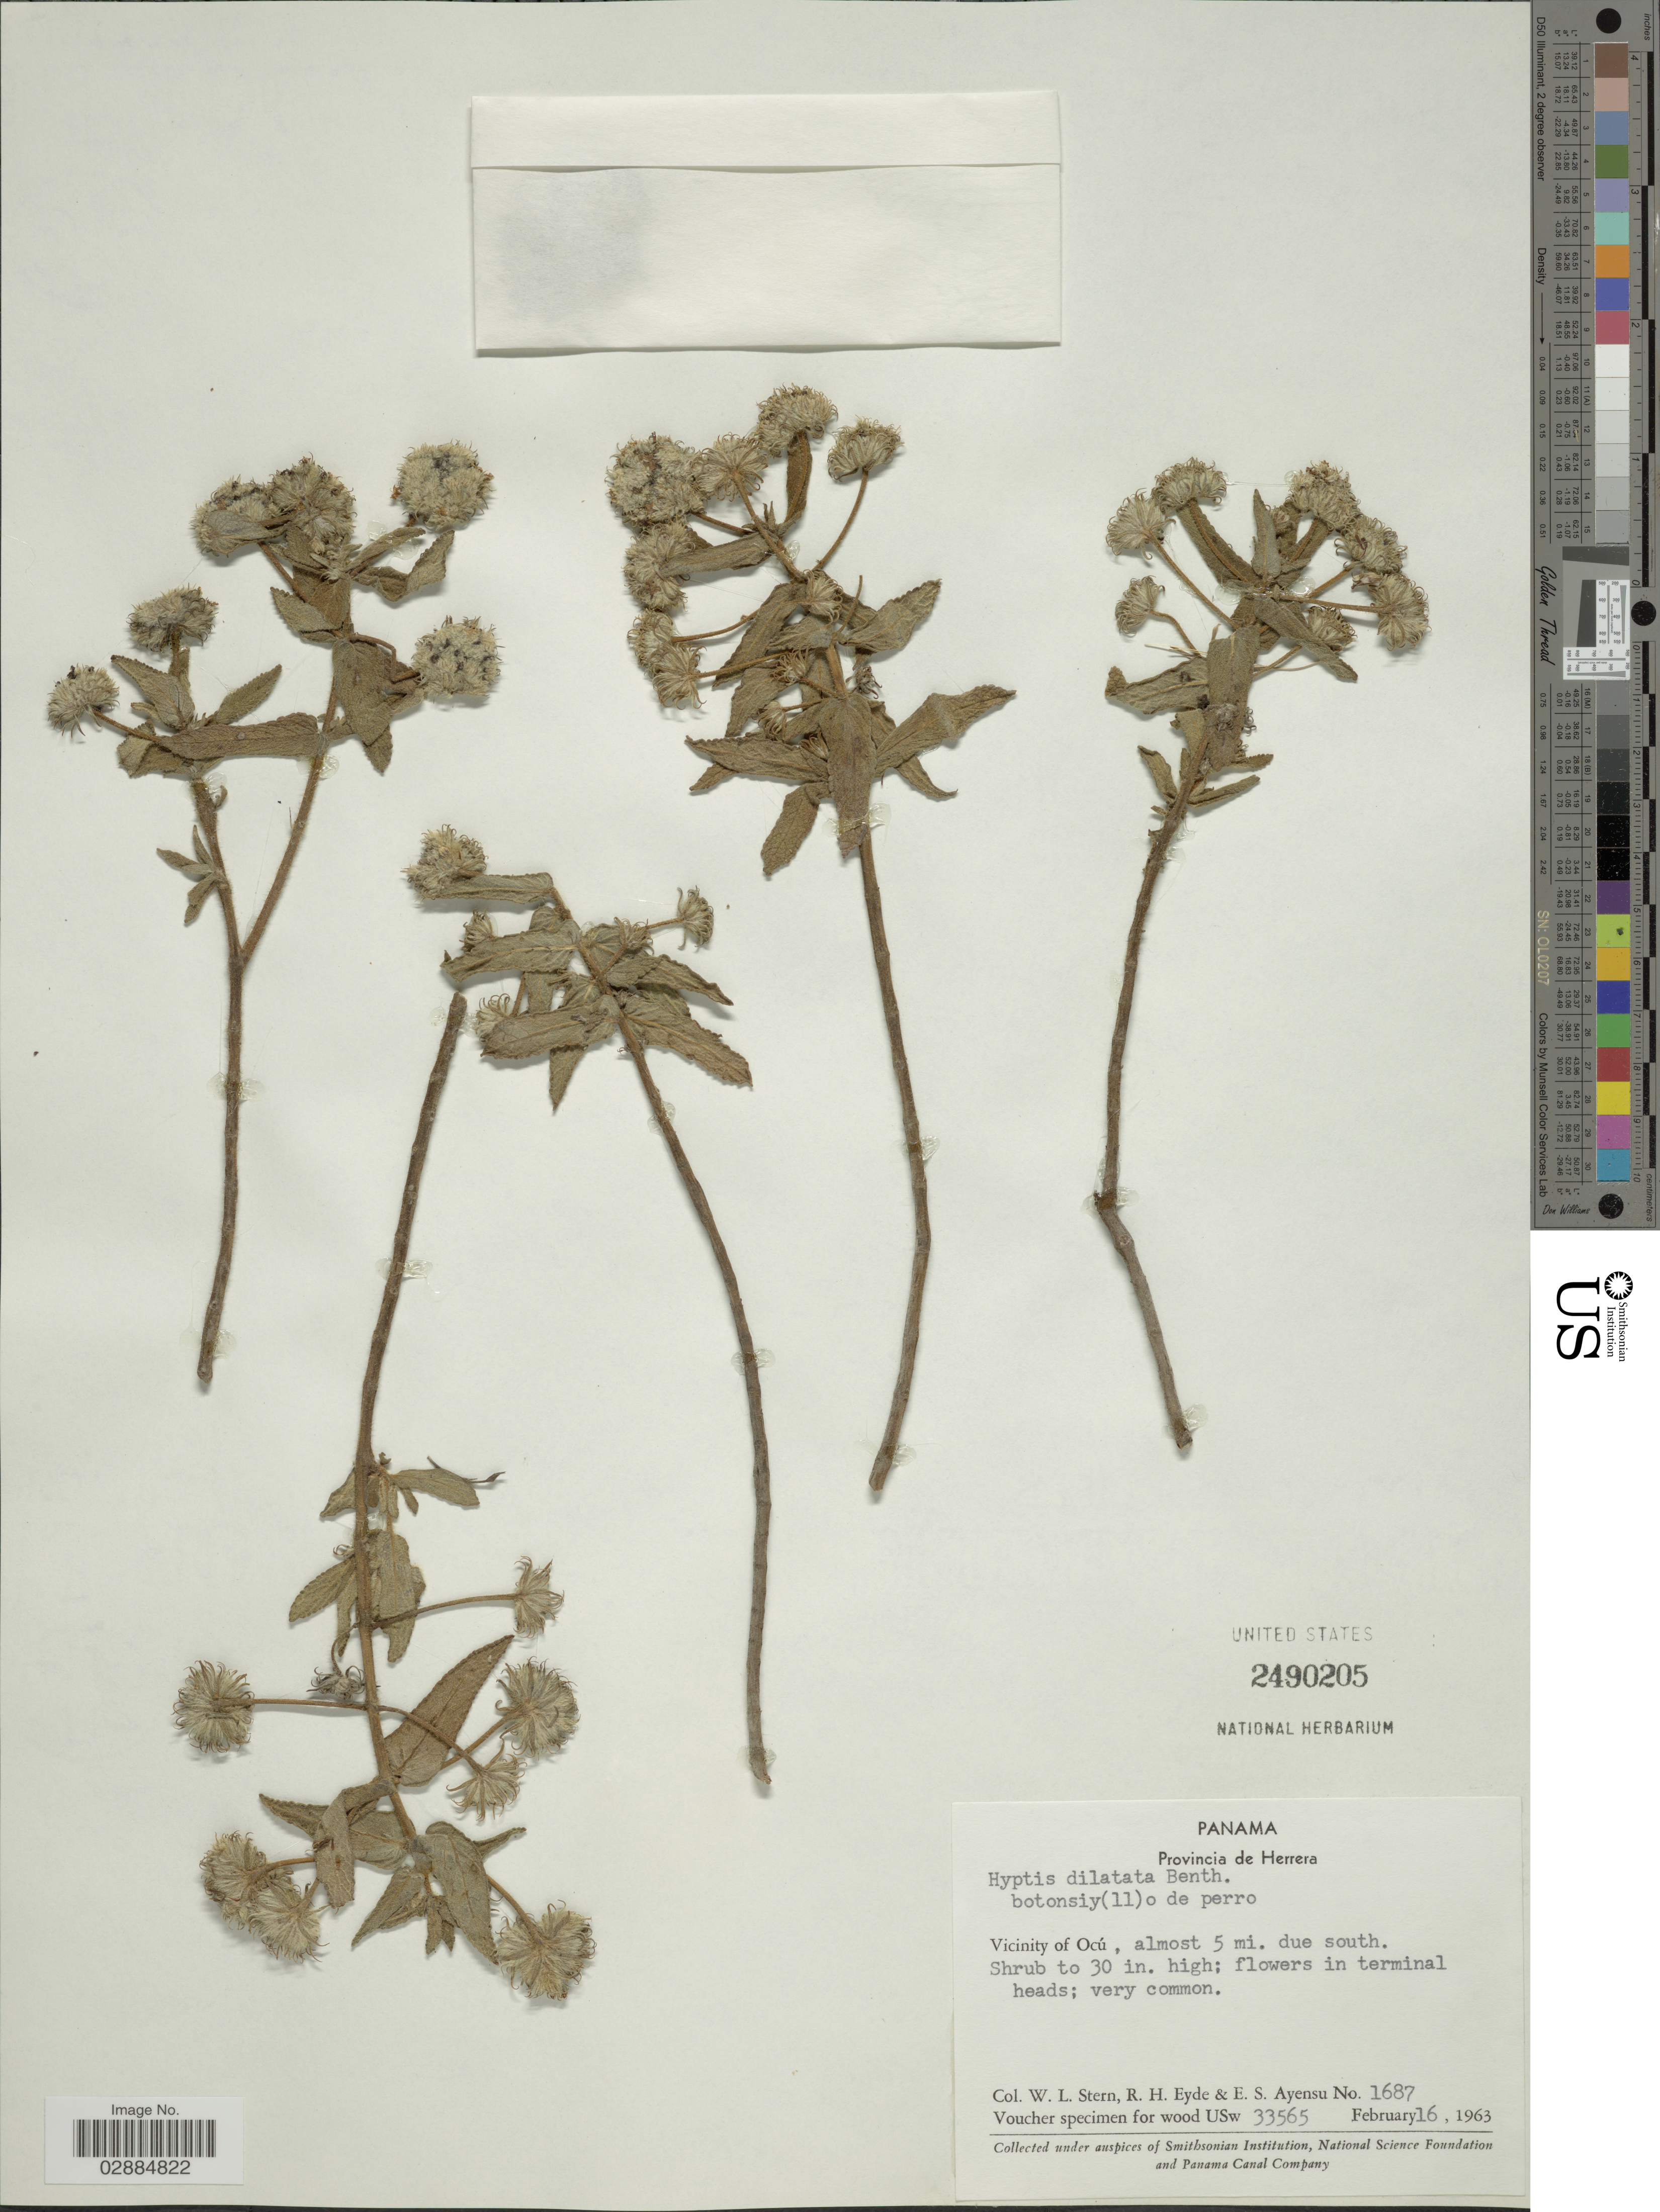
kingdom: Plantae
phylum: Tracheophyta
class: Magnoliopsida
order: Lamiales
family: Lamiaceae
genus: Hyptis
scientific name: Hyptis dilatata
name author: Benth.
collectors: W. L. Stern, R. H. Eyde & E. S. Ayensu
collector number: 1687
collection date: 1963-02-16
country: Panama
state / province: Herrera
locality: Vicinity of Ocú, almost 5 mi. due south.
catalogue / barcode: US 2490205